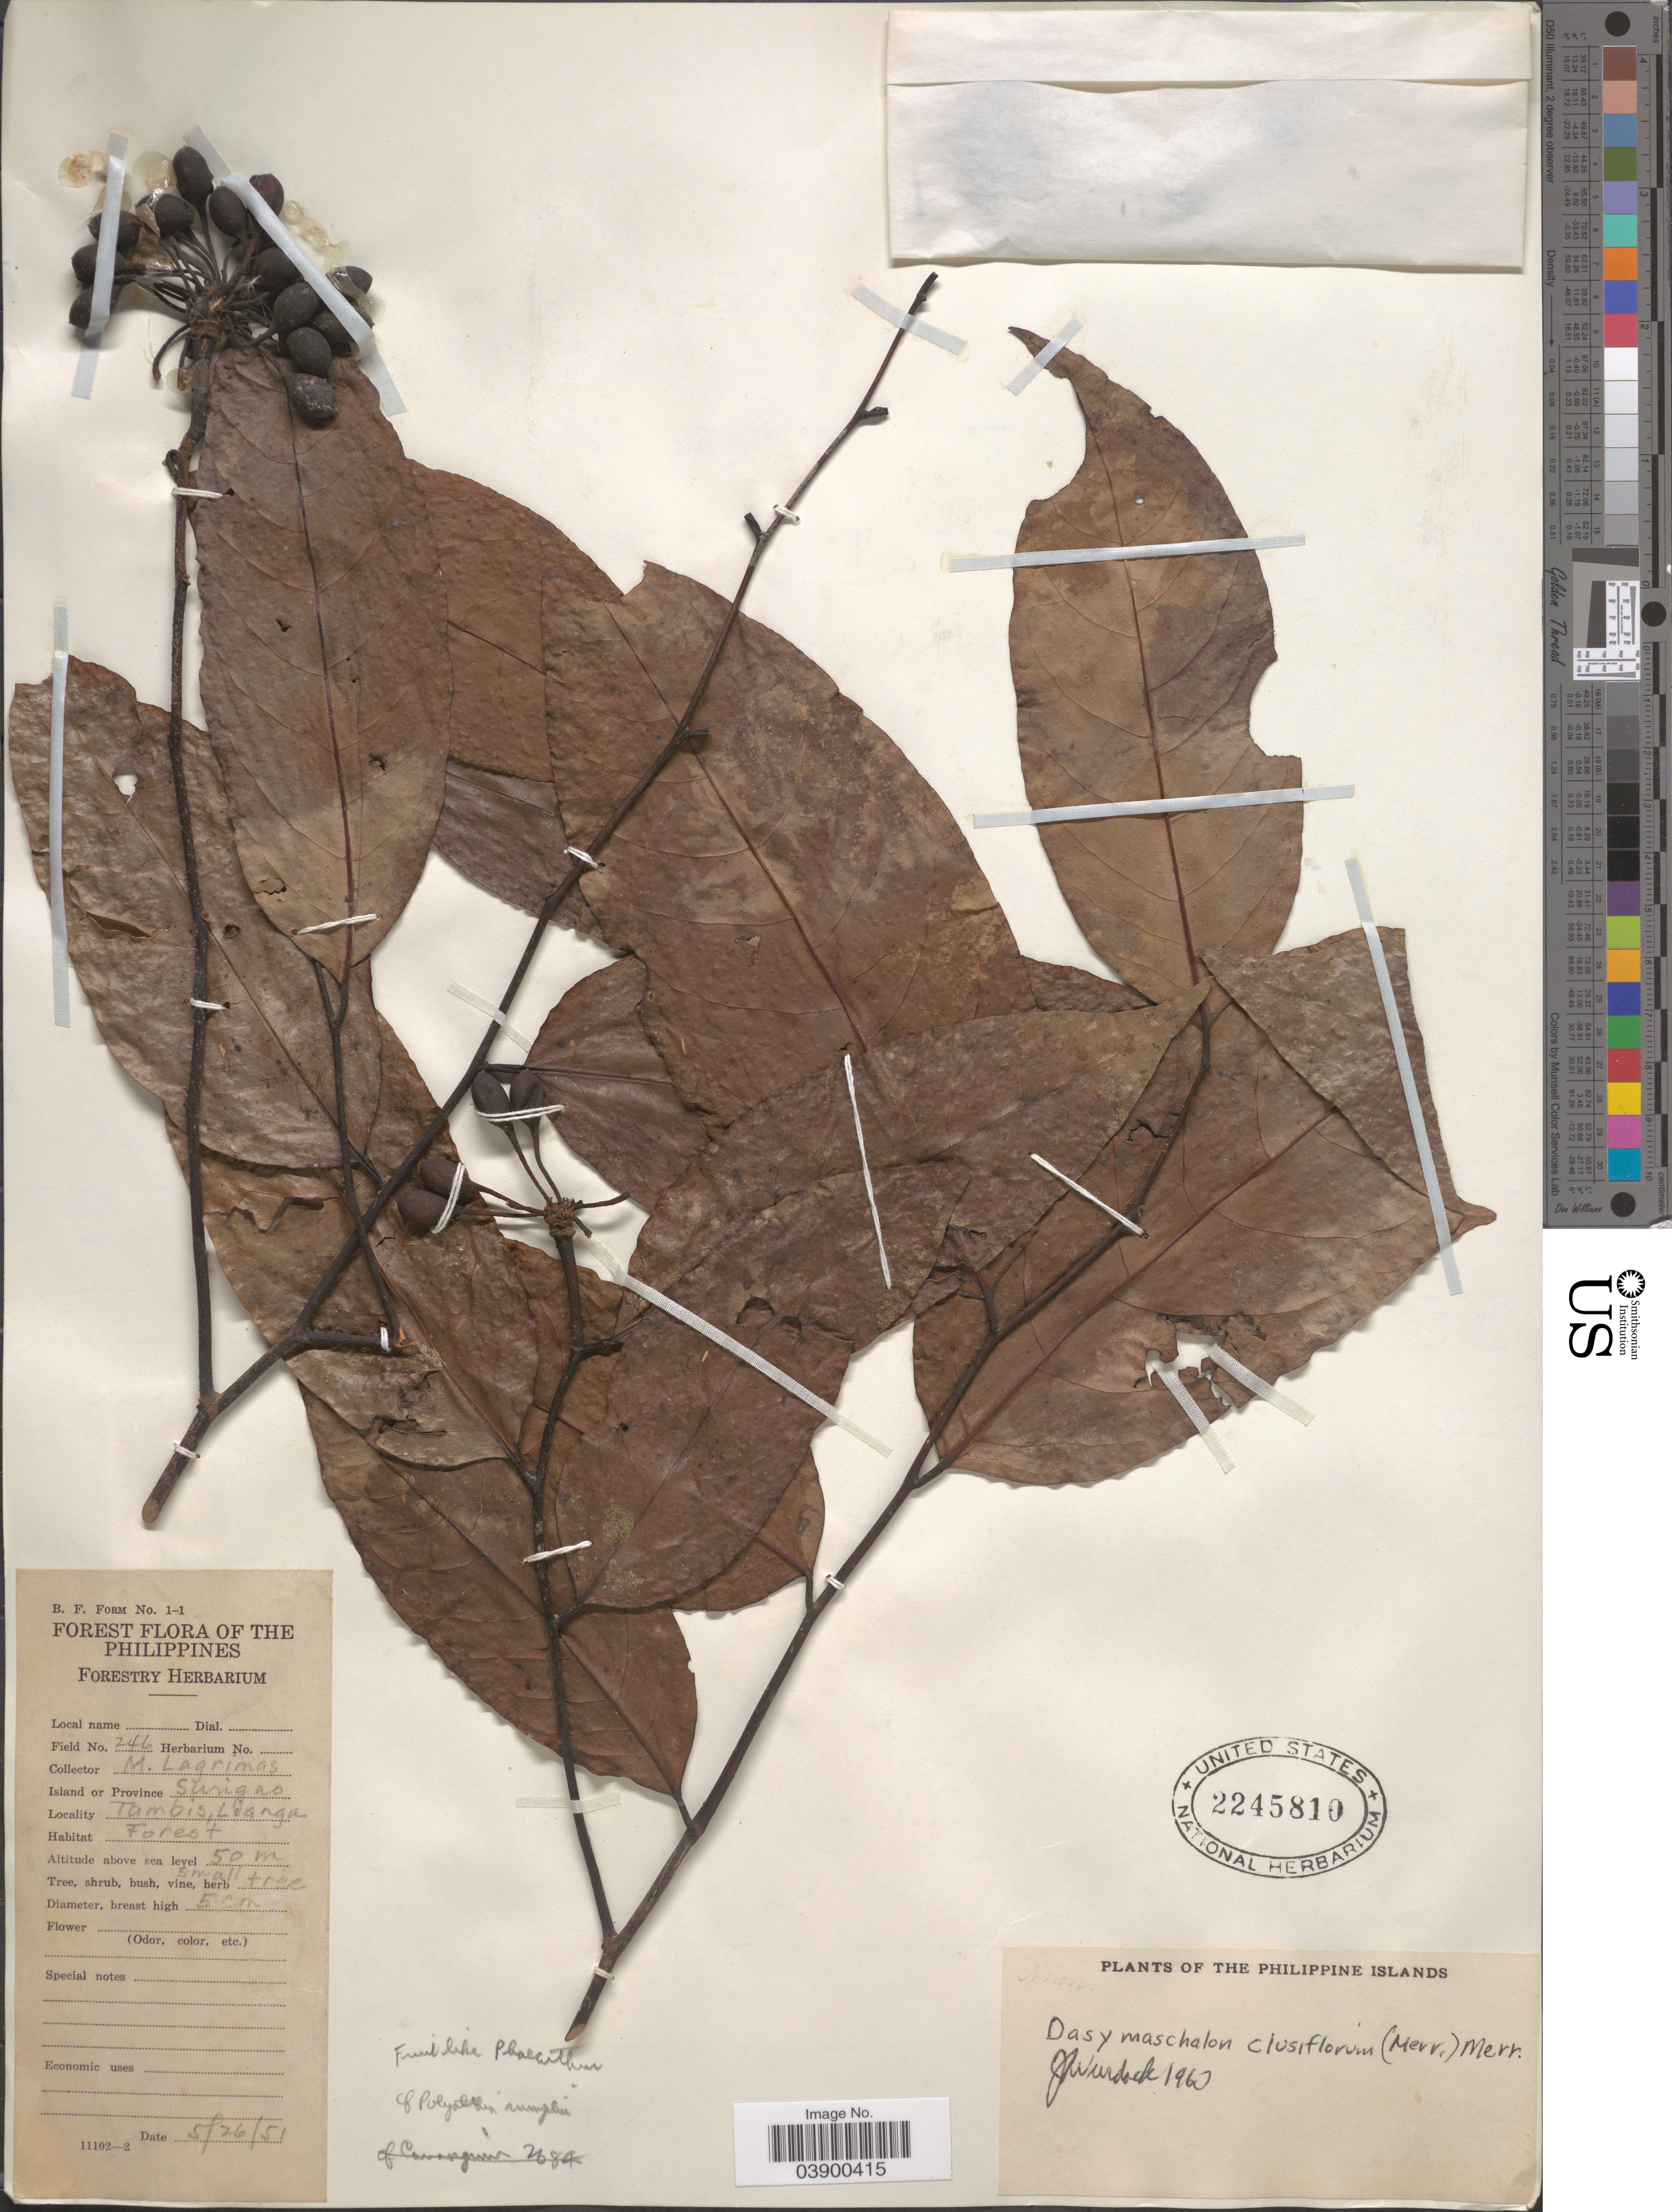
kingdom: Plantae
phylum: Tracheophyta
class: Magnoliopsida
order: Magnoliales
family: Annonaceae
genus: Dasymaschalon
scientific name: Dasymaschalon clusiflorum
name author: (Merr.) Merr.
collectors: M. Lagrimas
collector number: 246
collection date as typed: Transcribed d/m/y: 26/5/51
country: Philippines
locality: Island or Province: Surigao. Tambis, Lianga.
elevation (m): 50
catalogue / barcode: US 2245810